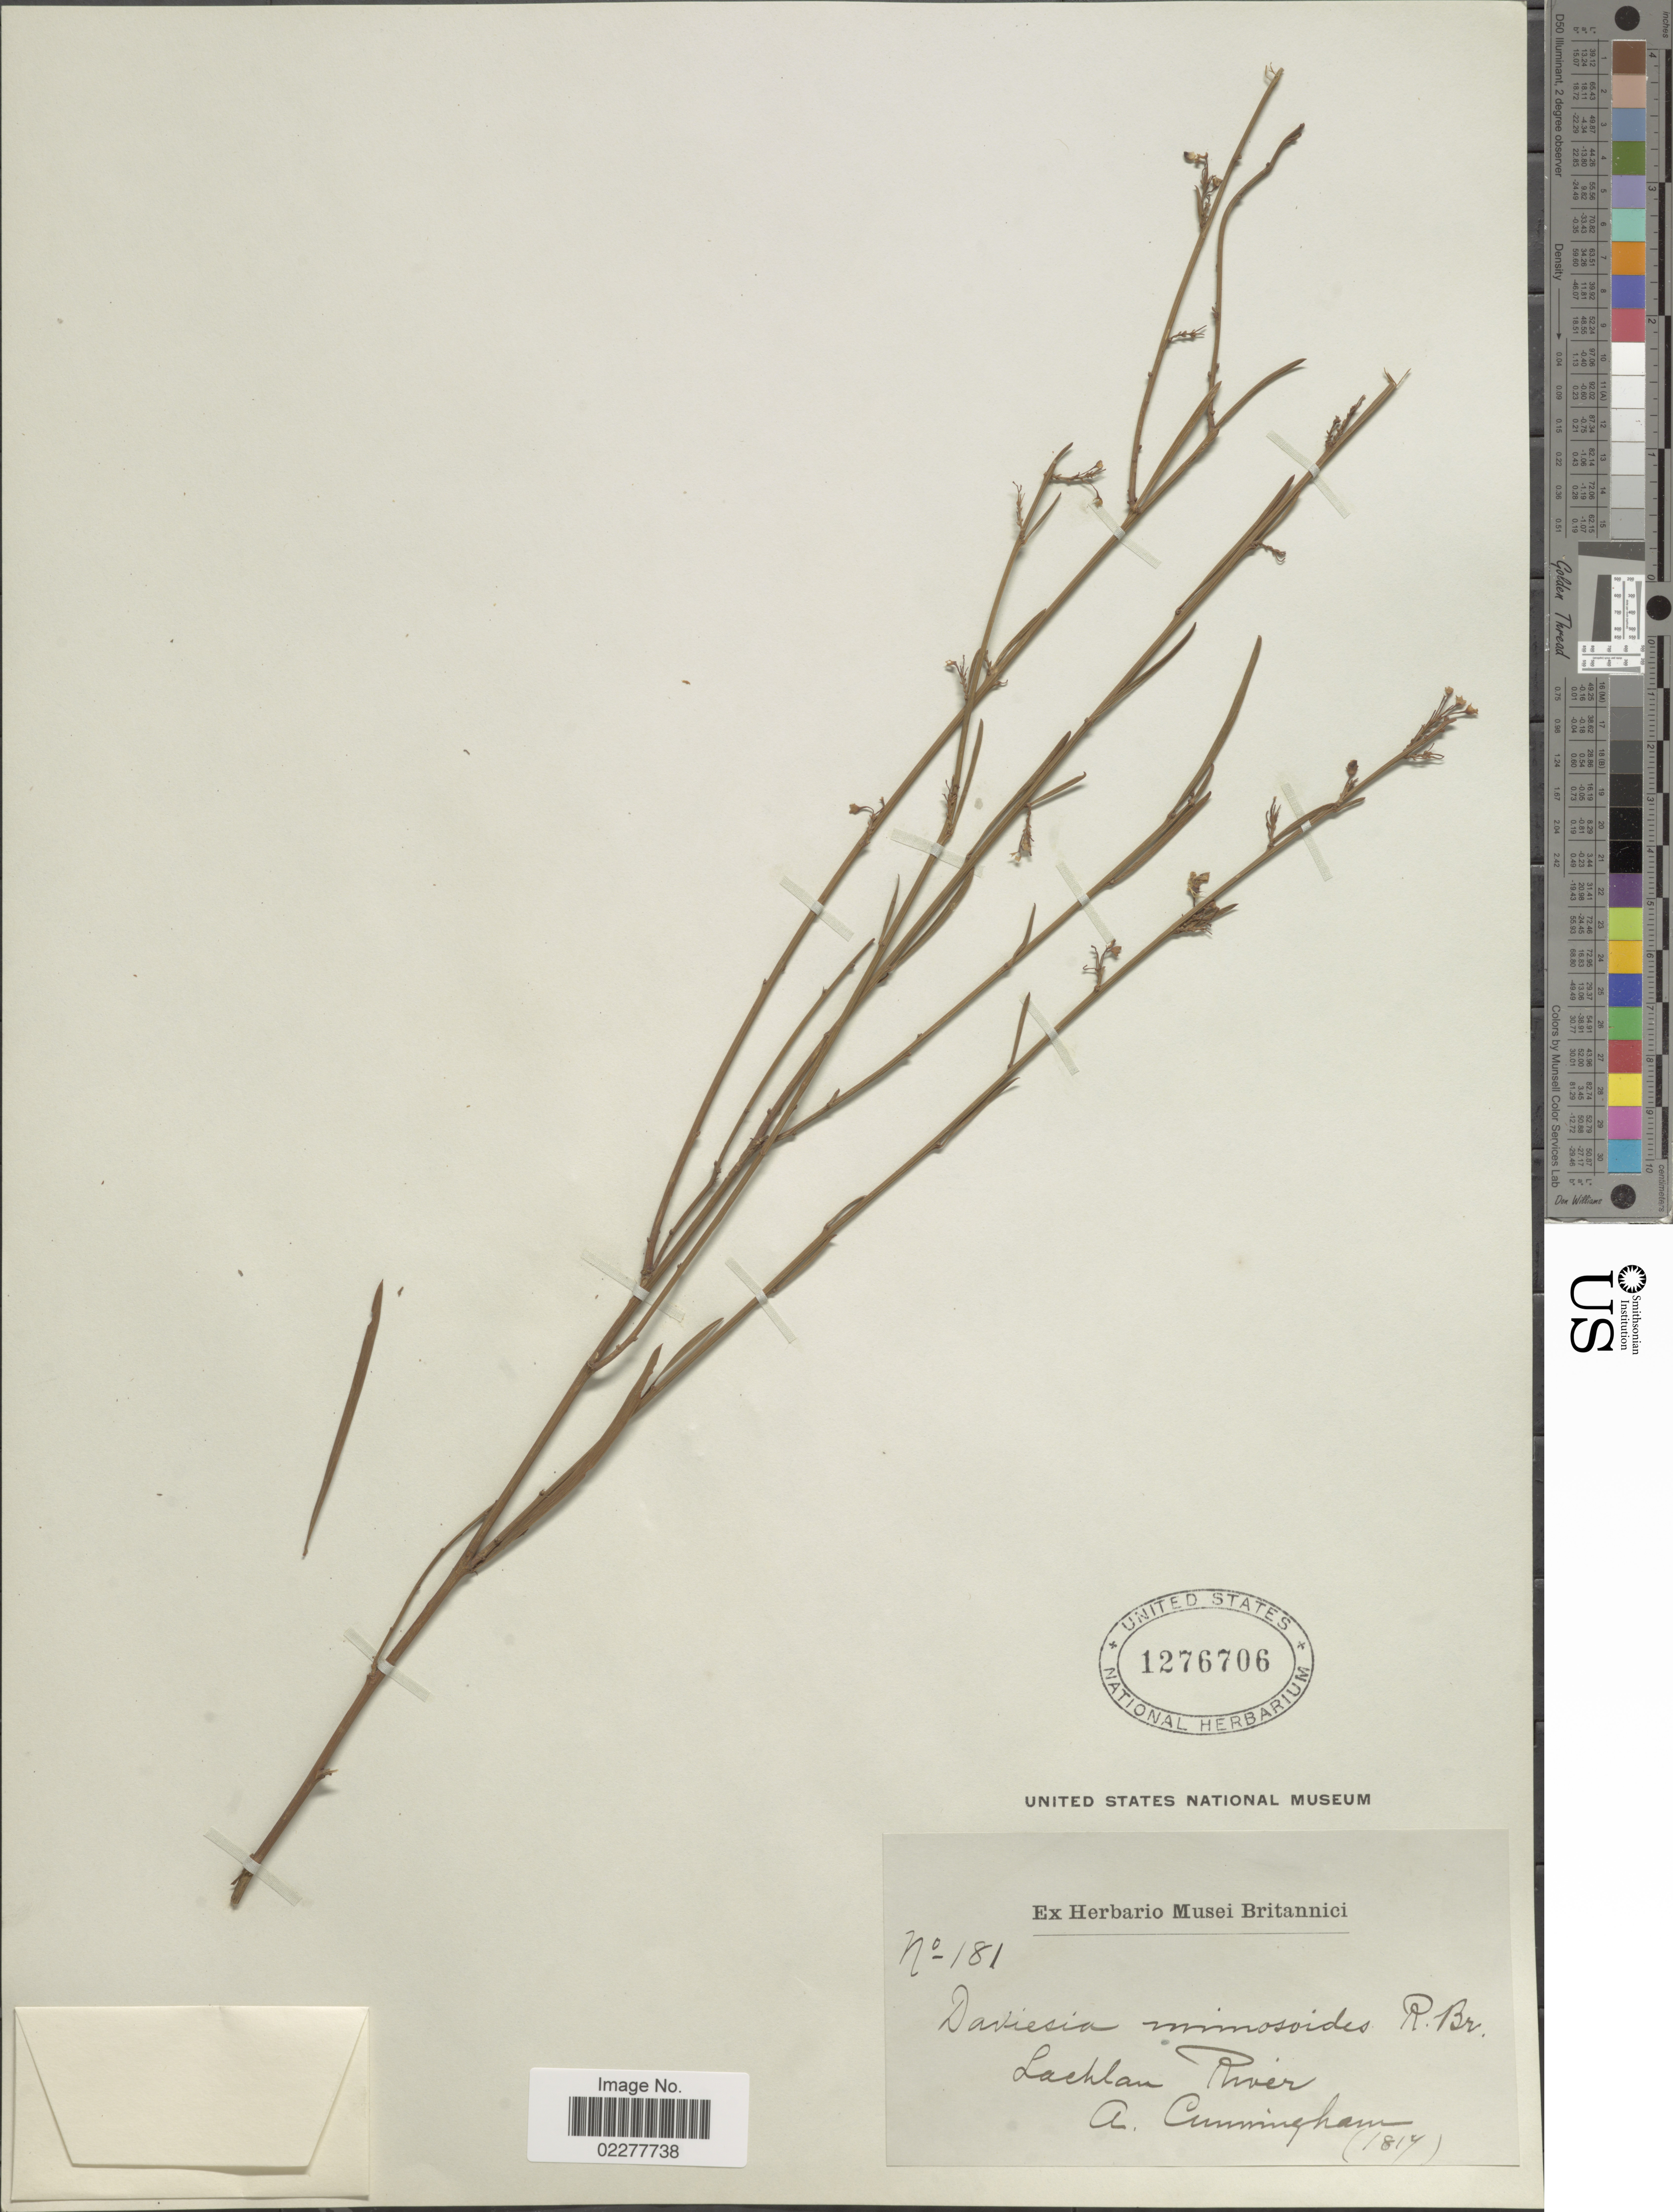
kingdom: Plantae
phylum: Tracheophyta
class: Magnoliopsida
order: Fabales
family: Fabaceae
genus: Daviesia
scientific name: Daviesia mimosoides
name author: R. Br.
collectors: A. Cunningham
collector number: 181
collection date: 1817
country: Australia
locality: Lachlan River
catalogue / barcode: US 1276706